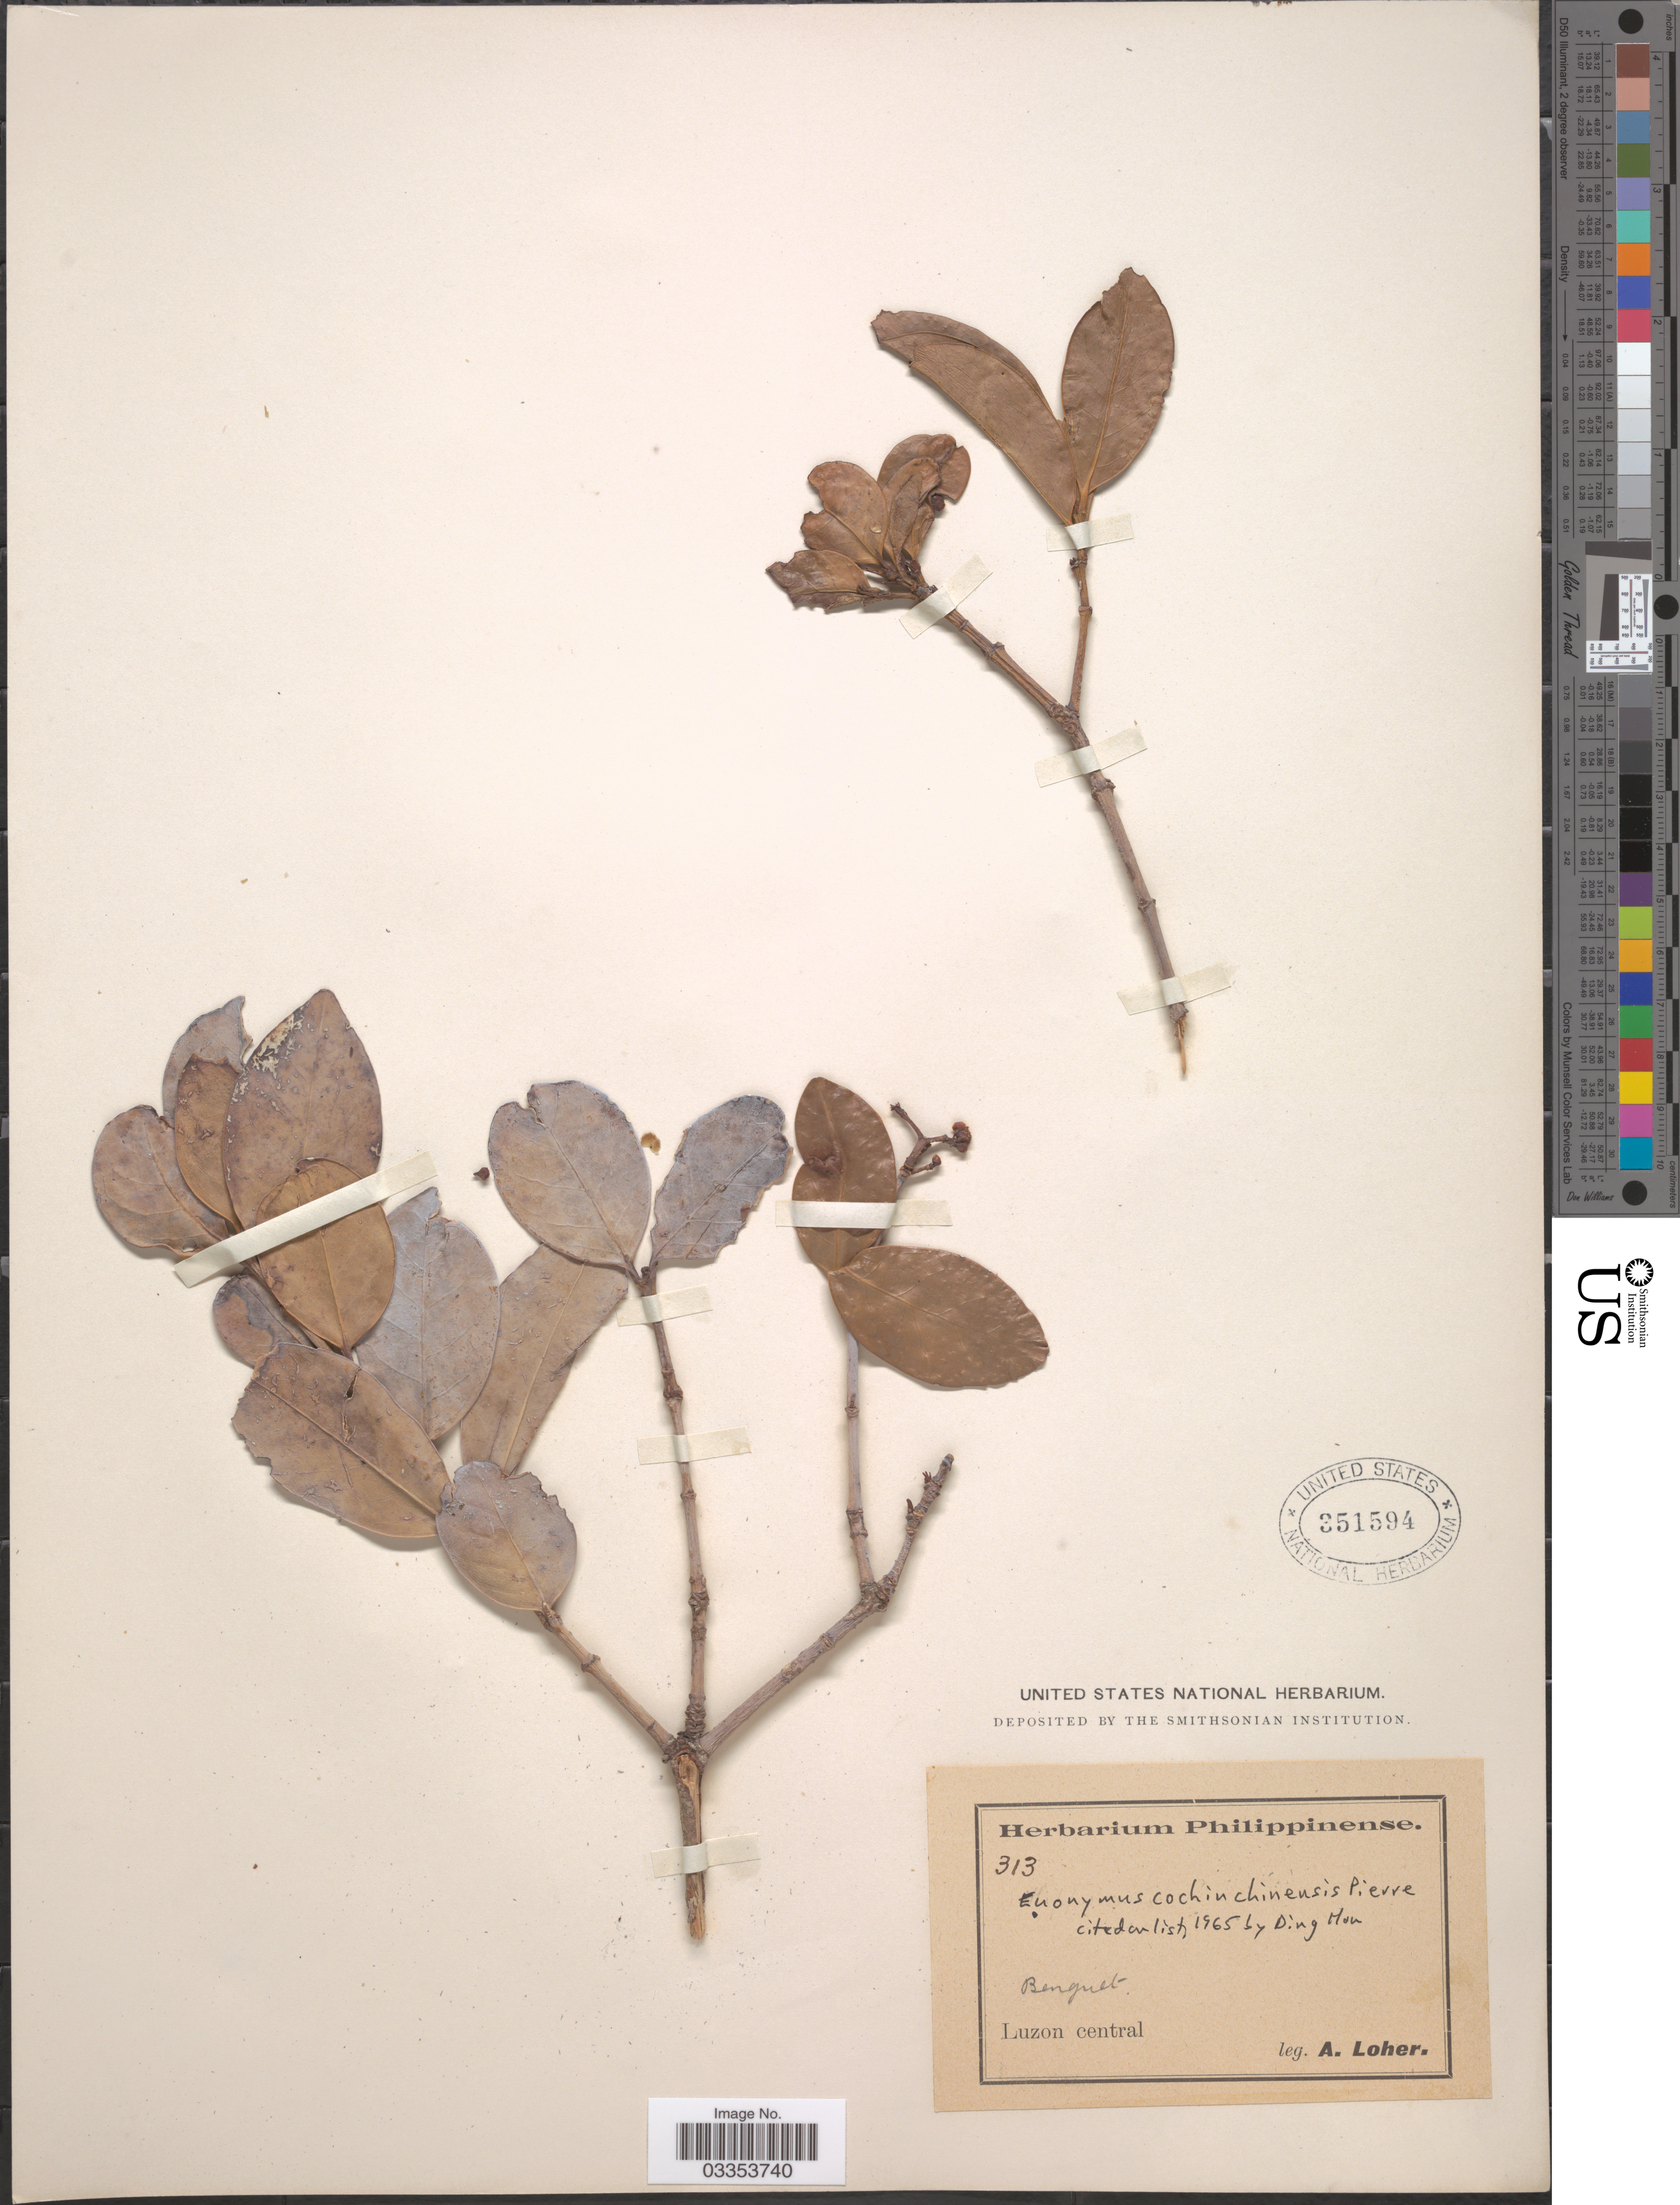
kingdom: Plantae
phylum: Tracheophyta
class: Magnoliopsida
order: Celastrales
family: Celastraceae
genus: Euonymus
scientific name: Euonymus cochinchinensis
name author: Pierre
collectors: A. Loher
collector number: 313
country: Philippines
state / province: Central Luzon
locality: Benguet.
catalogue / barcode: US 351594